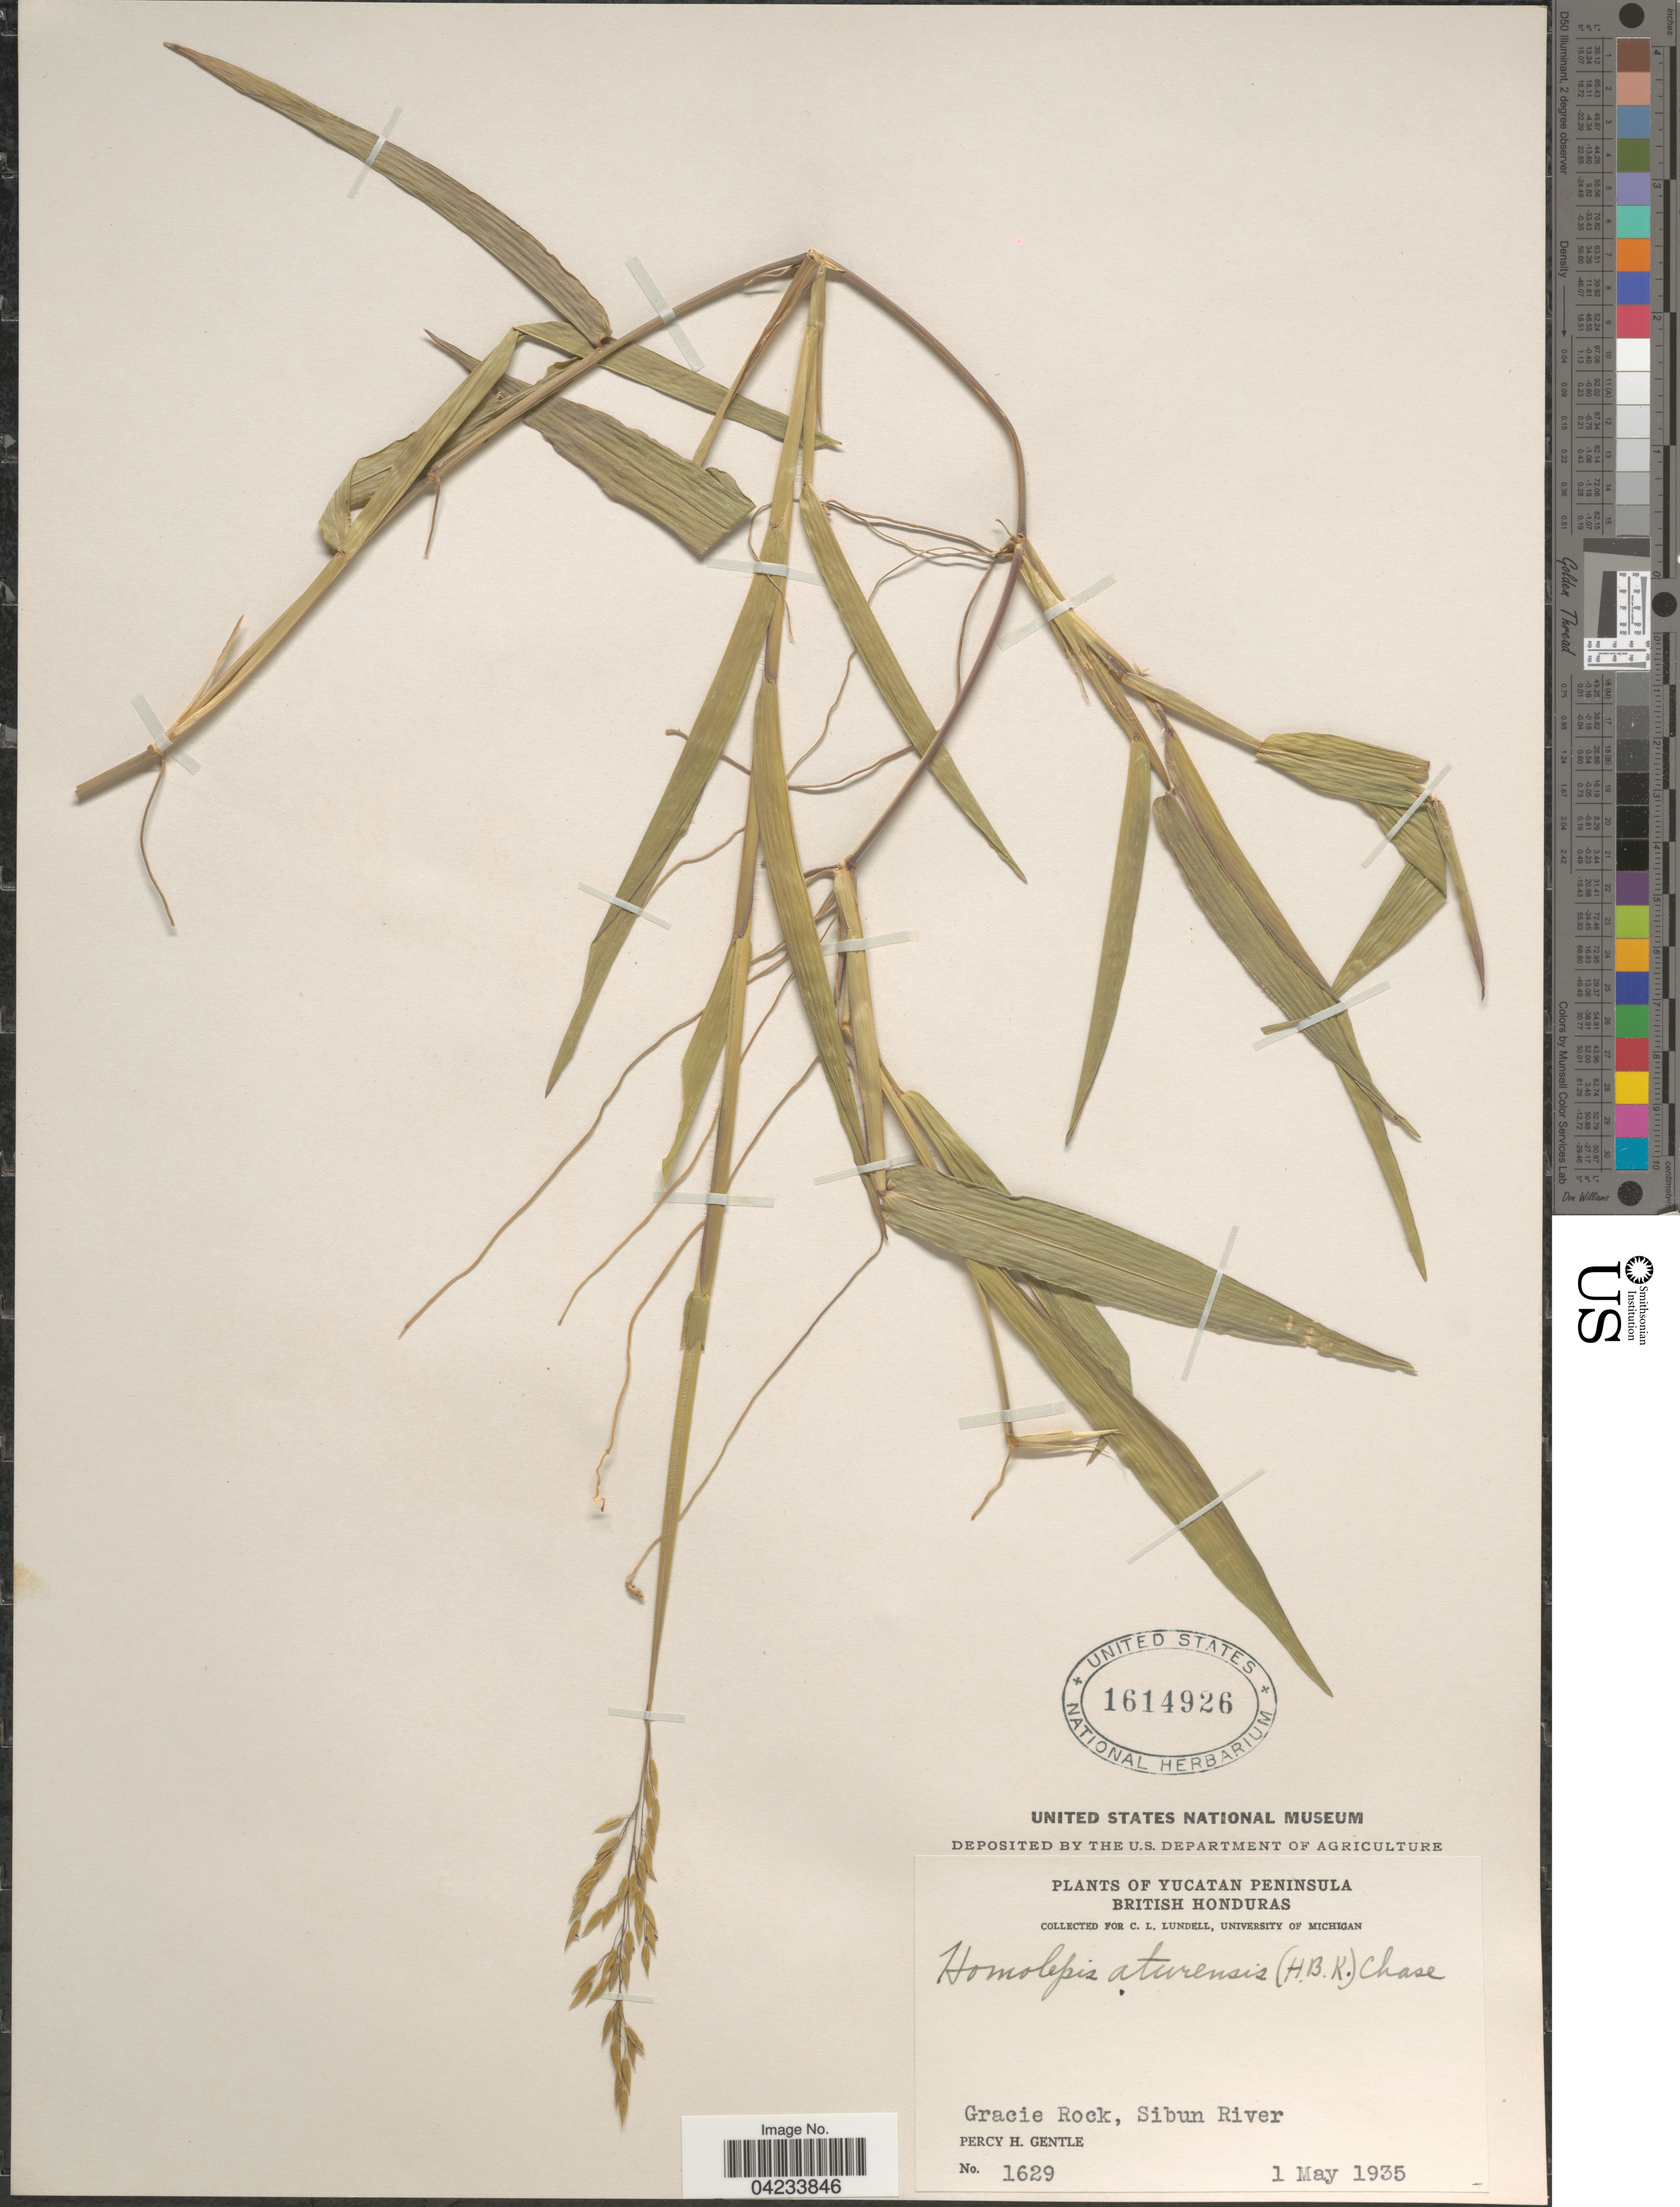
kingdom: Plantae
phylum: Tracheophyta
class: Liliopsida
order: Poales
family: Poaceae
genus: Homolepis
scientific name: Homolepis aturensis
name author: (Kunth) Chase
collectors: P. H. Gentle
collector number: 1629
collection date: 1935-05-01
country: Belize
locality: Yucatan Peninsula. British Honduras. Gracie Rock, Sibun River.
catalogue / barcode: US 1614926